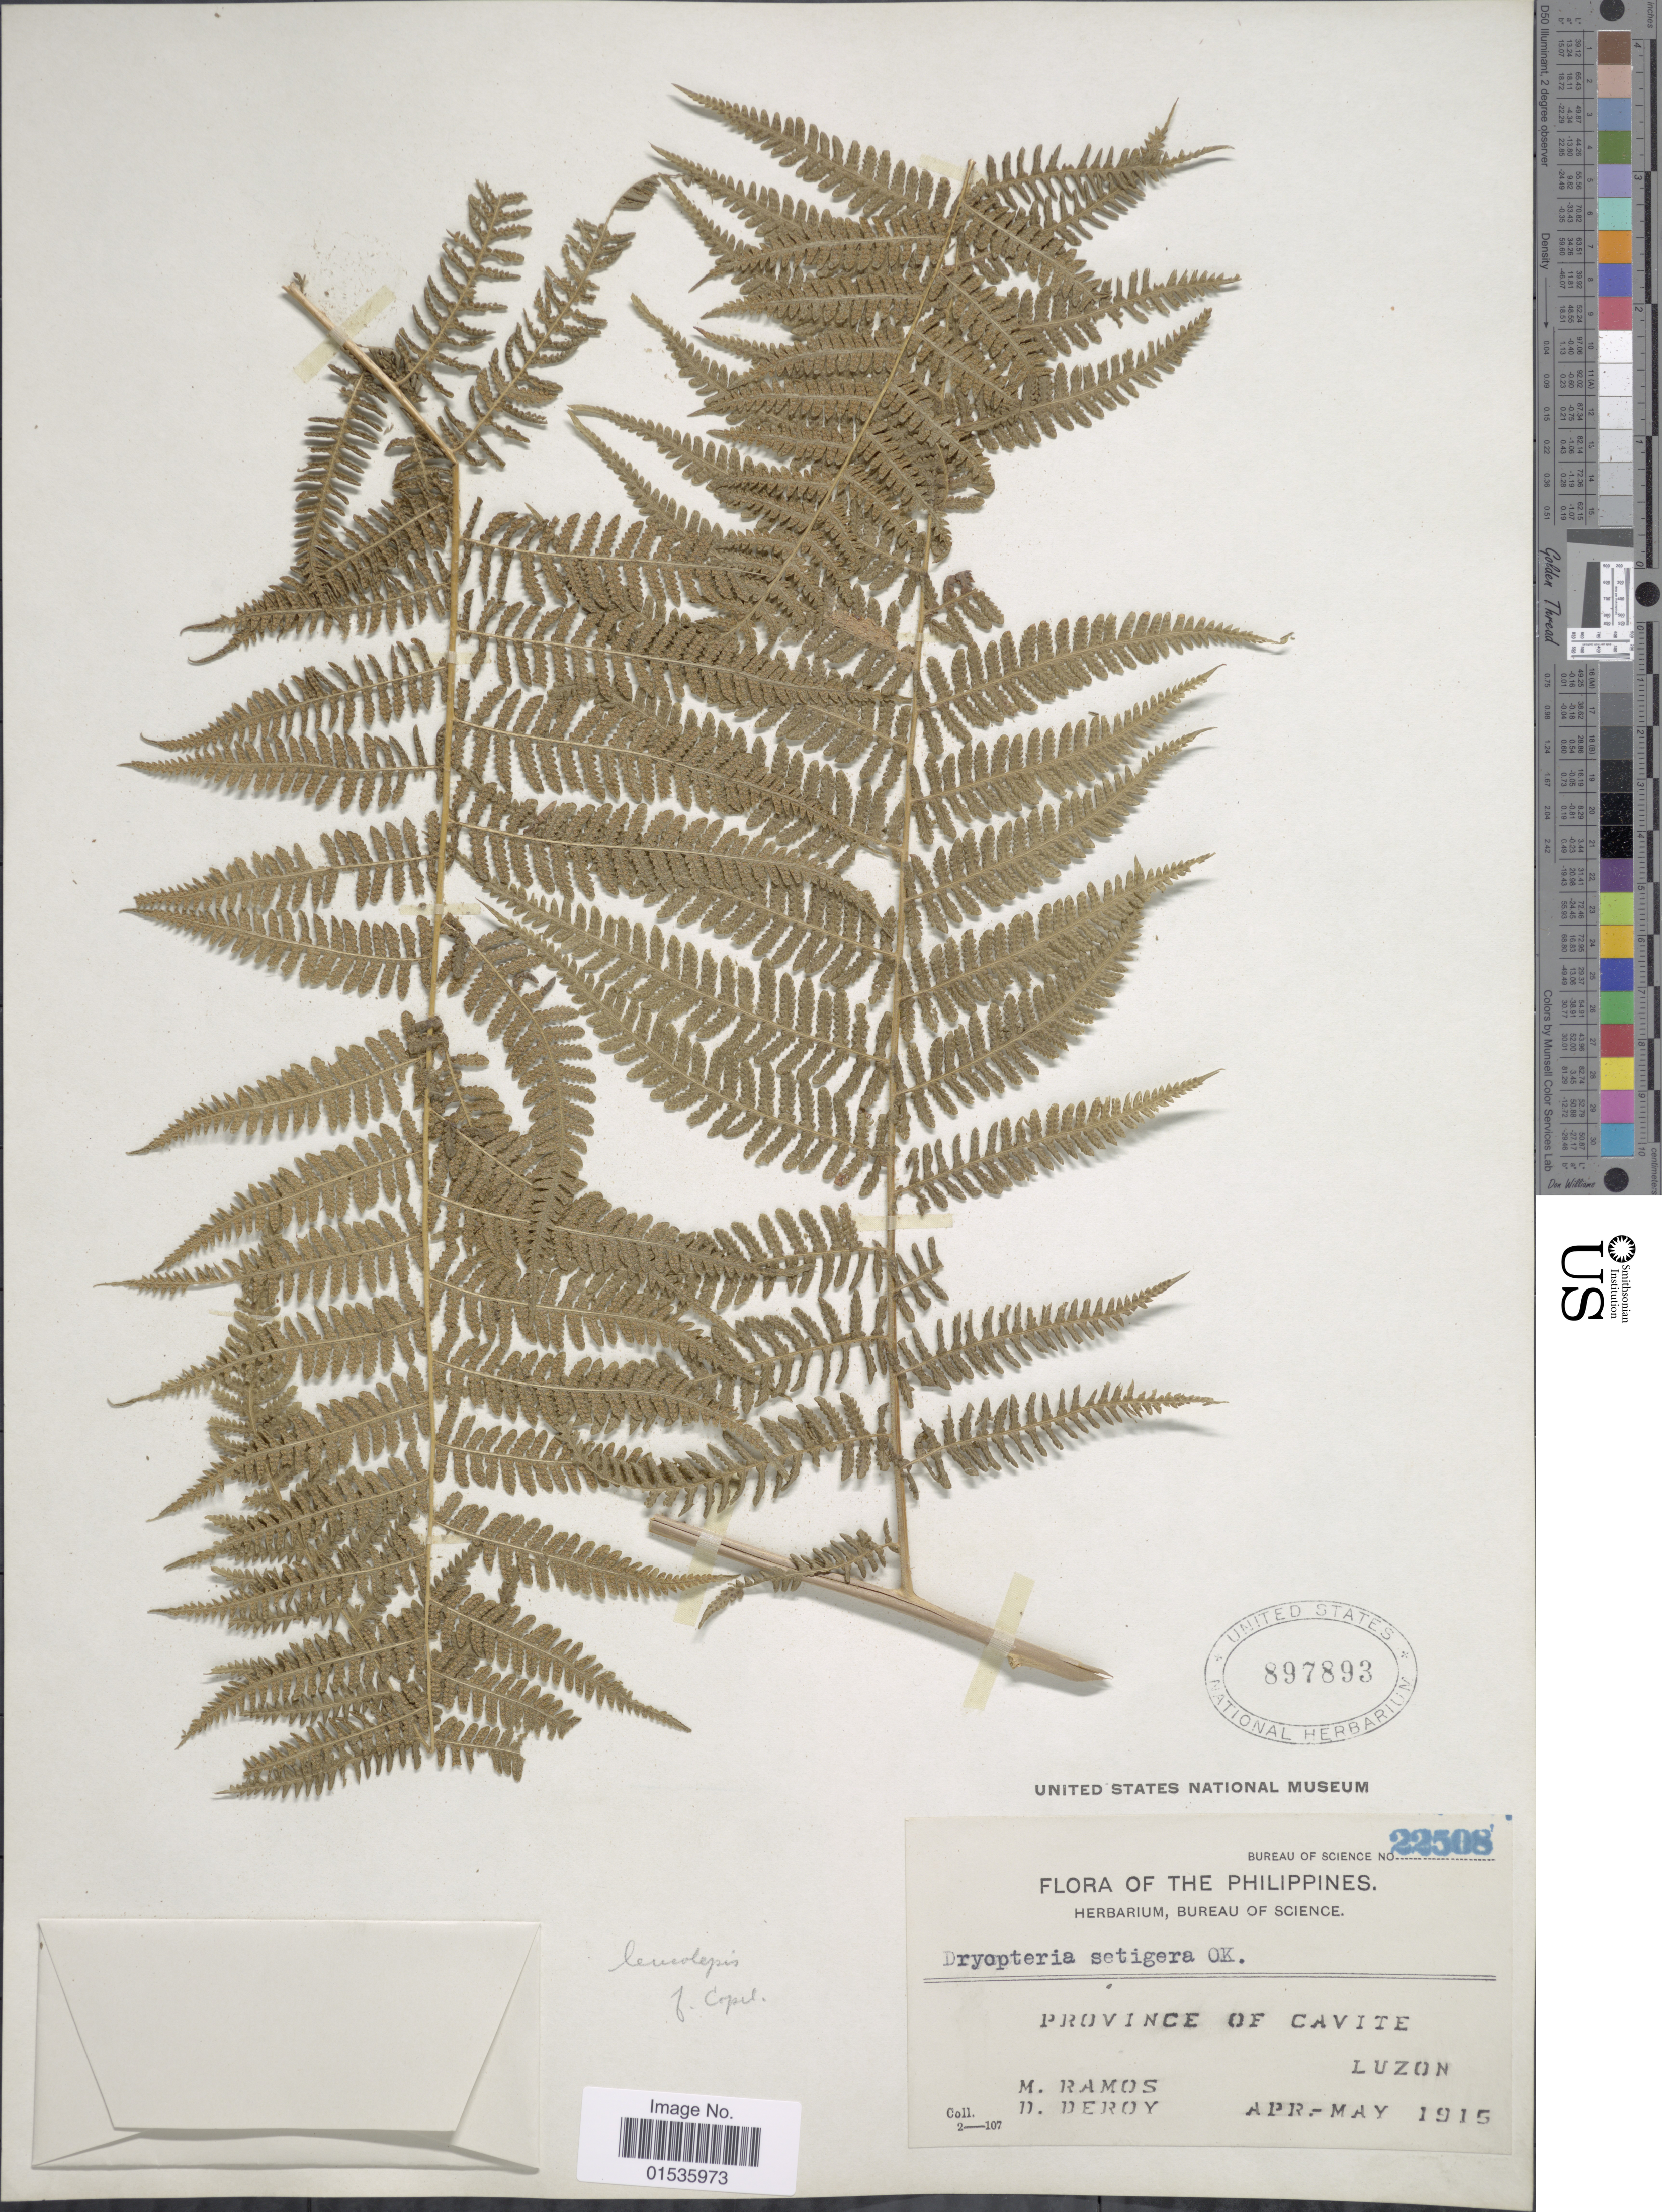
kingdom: Plantae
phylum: Tracheophyta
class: Polypodiopsida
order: Polypodiales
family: Thelypteridaceae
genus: Macrothelypteris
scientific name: Macrothelypteris polypodioides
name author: (Hook.) Holttum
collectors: M. Ramos & D. Deroy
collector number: Bureau of Science 22508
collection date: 1915-04/1915-05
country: Philippines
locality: Province of Cavite, Luzon.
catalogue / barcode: US 897893